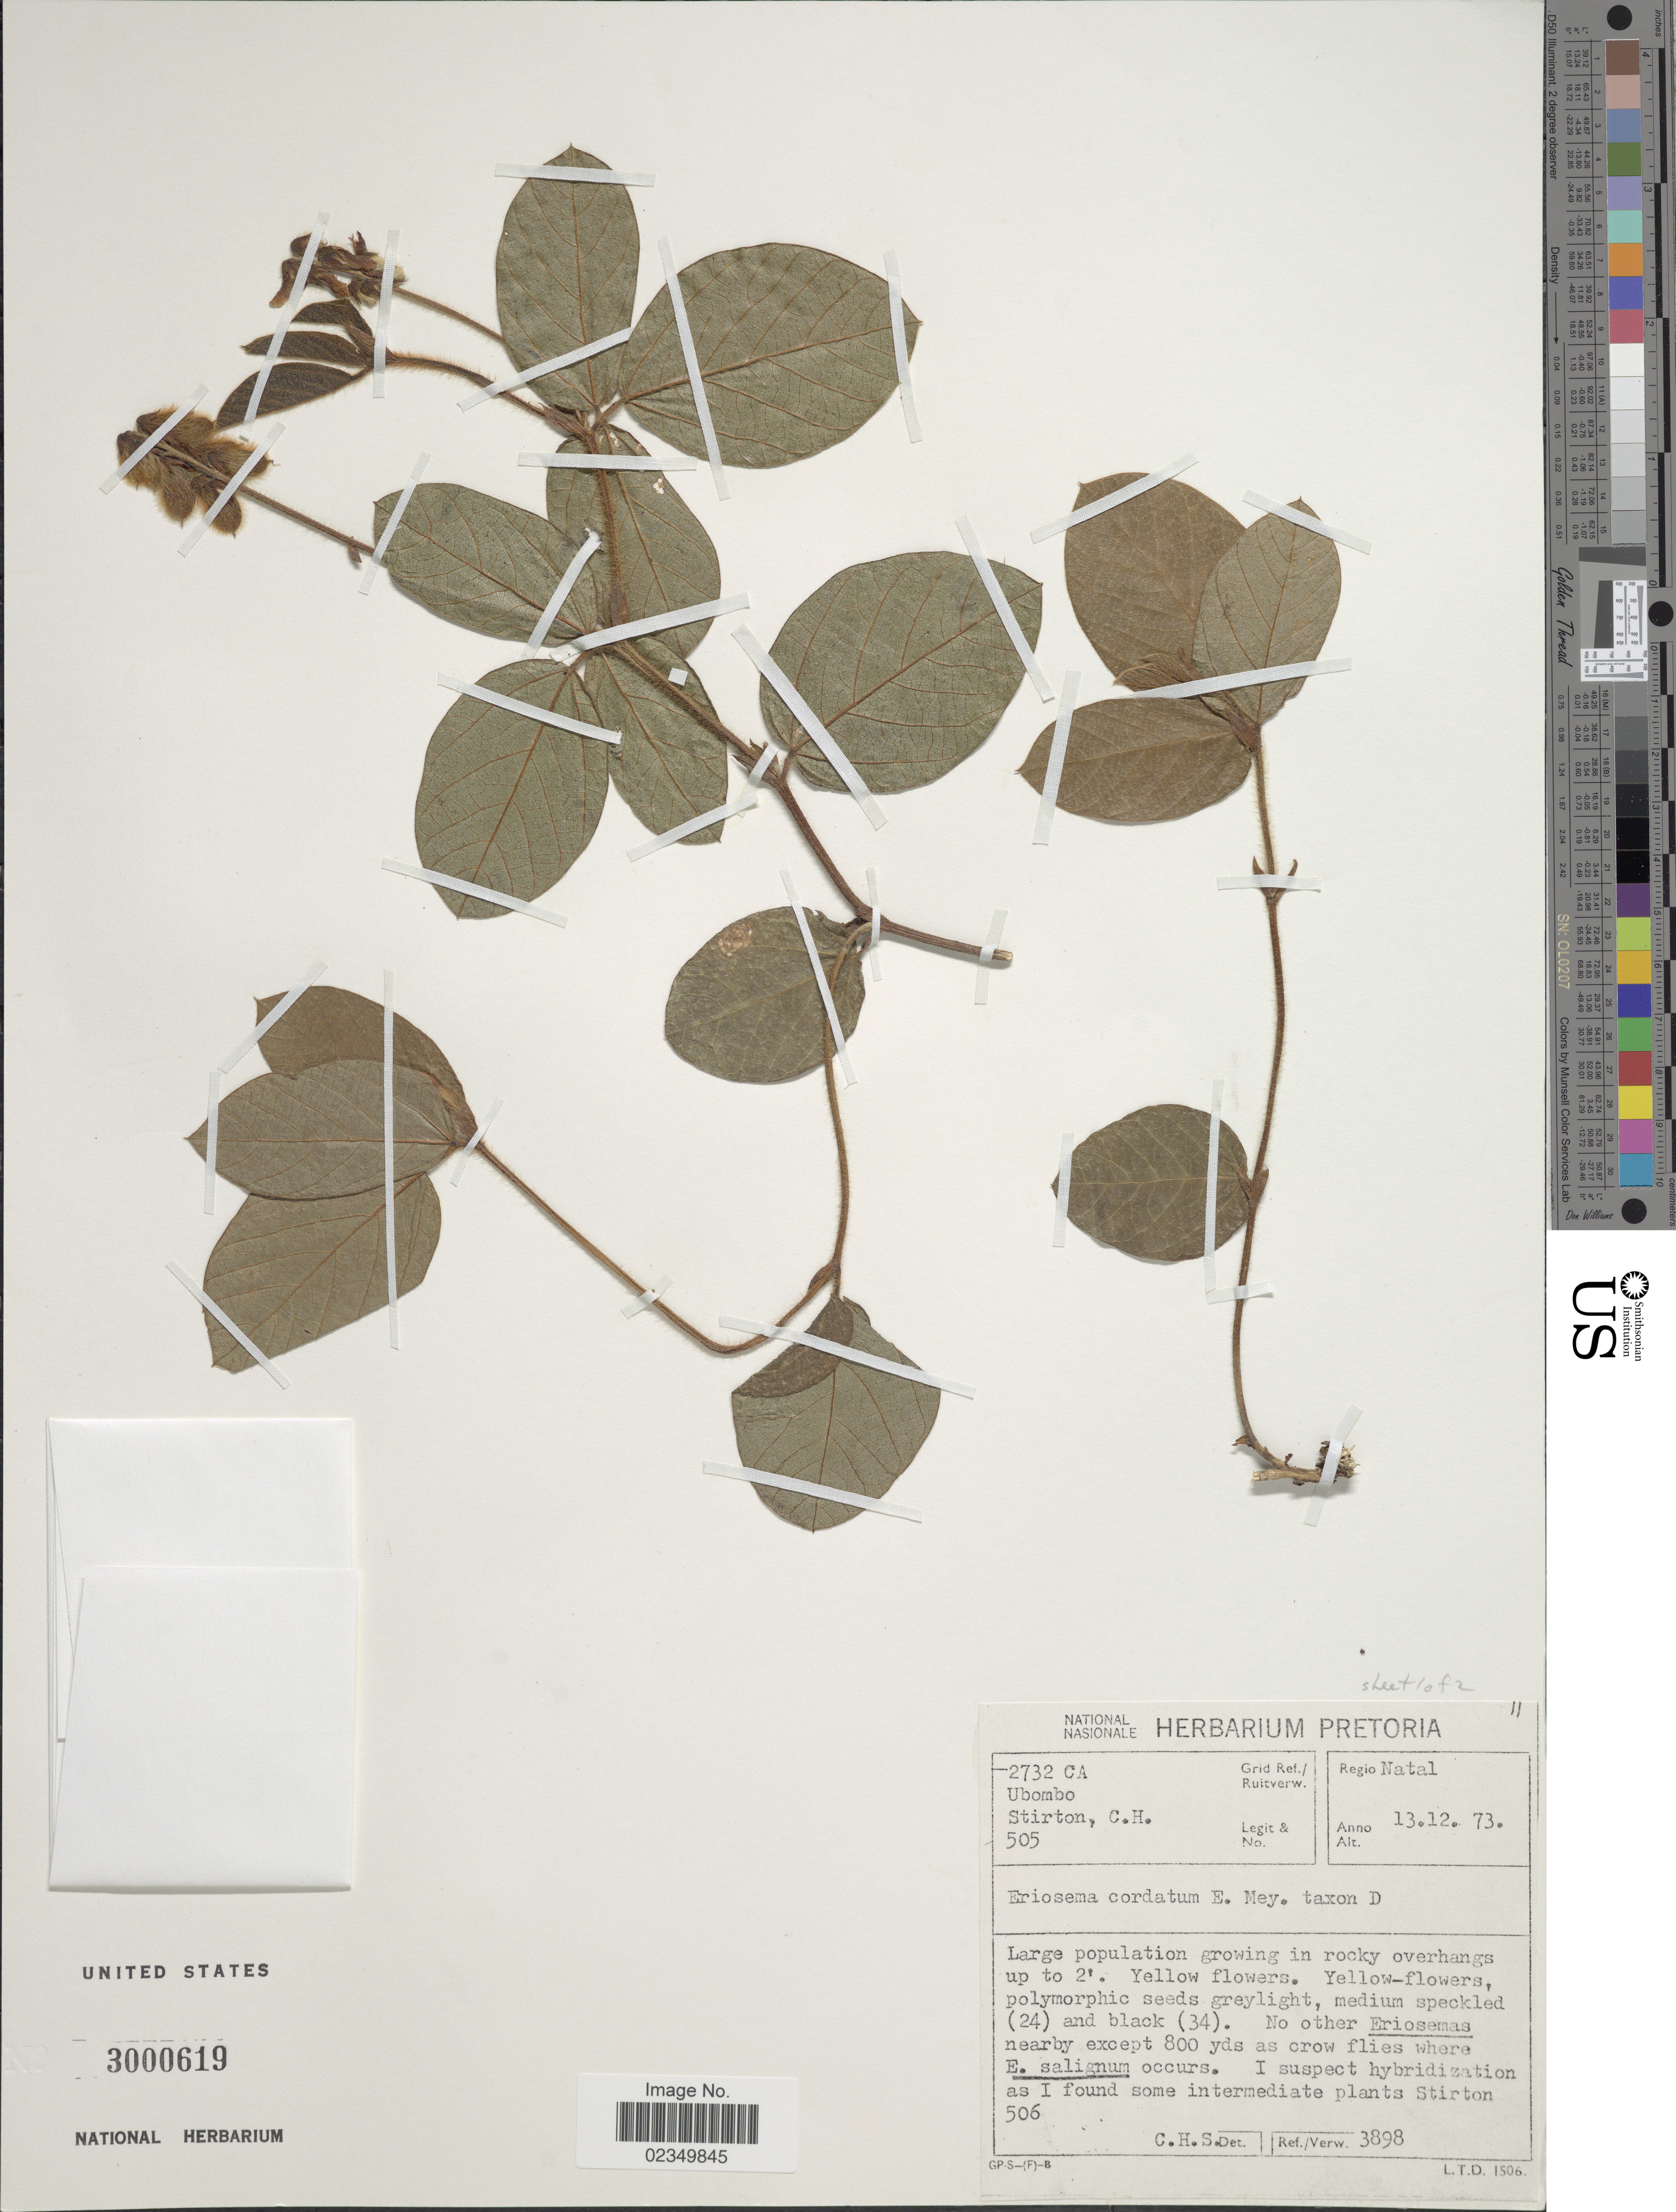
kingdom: Plantae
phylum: Tracheophyta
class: Magnoliopsida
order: Fabales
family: Fabaceae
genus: Eriosema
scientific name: Eriosema cordatum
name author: E. Mey.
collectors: C. H. Stirton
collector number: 505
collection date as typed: Transcribed d/m/y: 13/12/73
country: South Africa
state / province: KwaZulu-Natal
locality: Natal,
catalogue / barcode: US 3000619